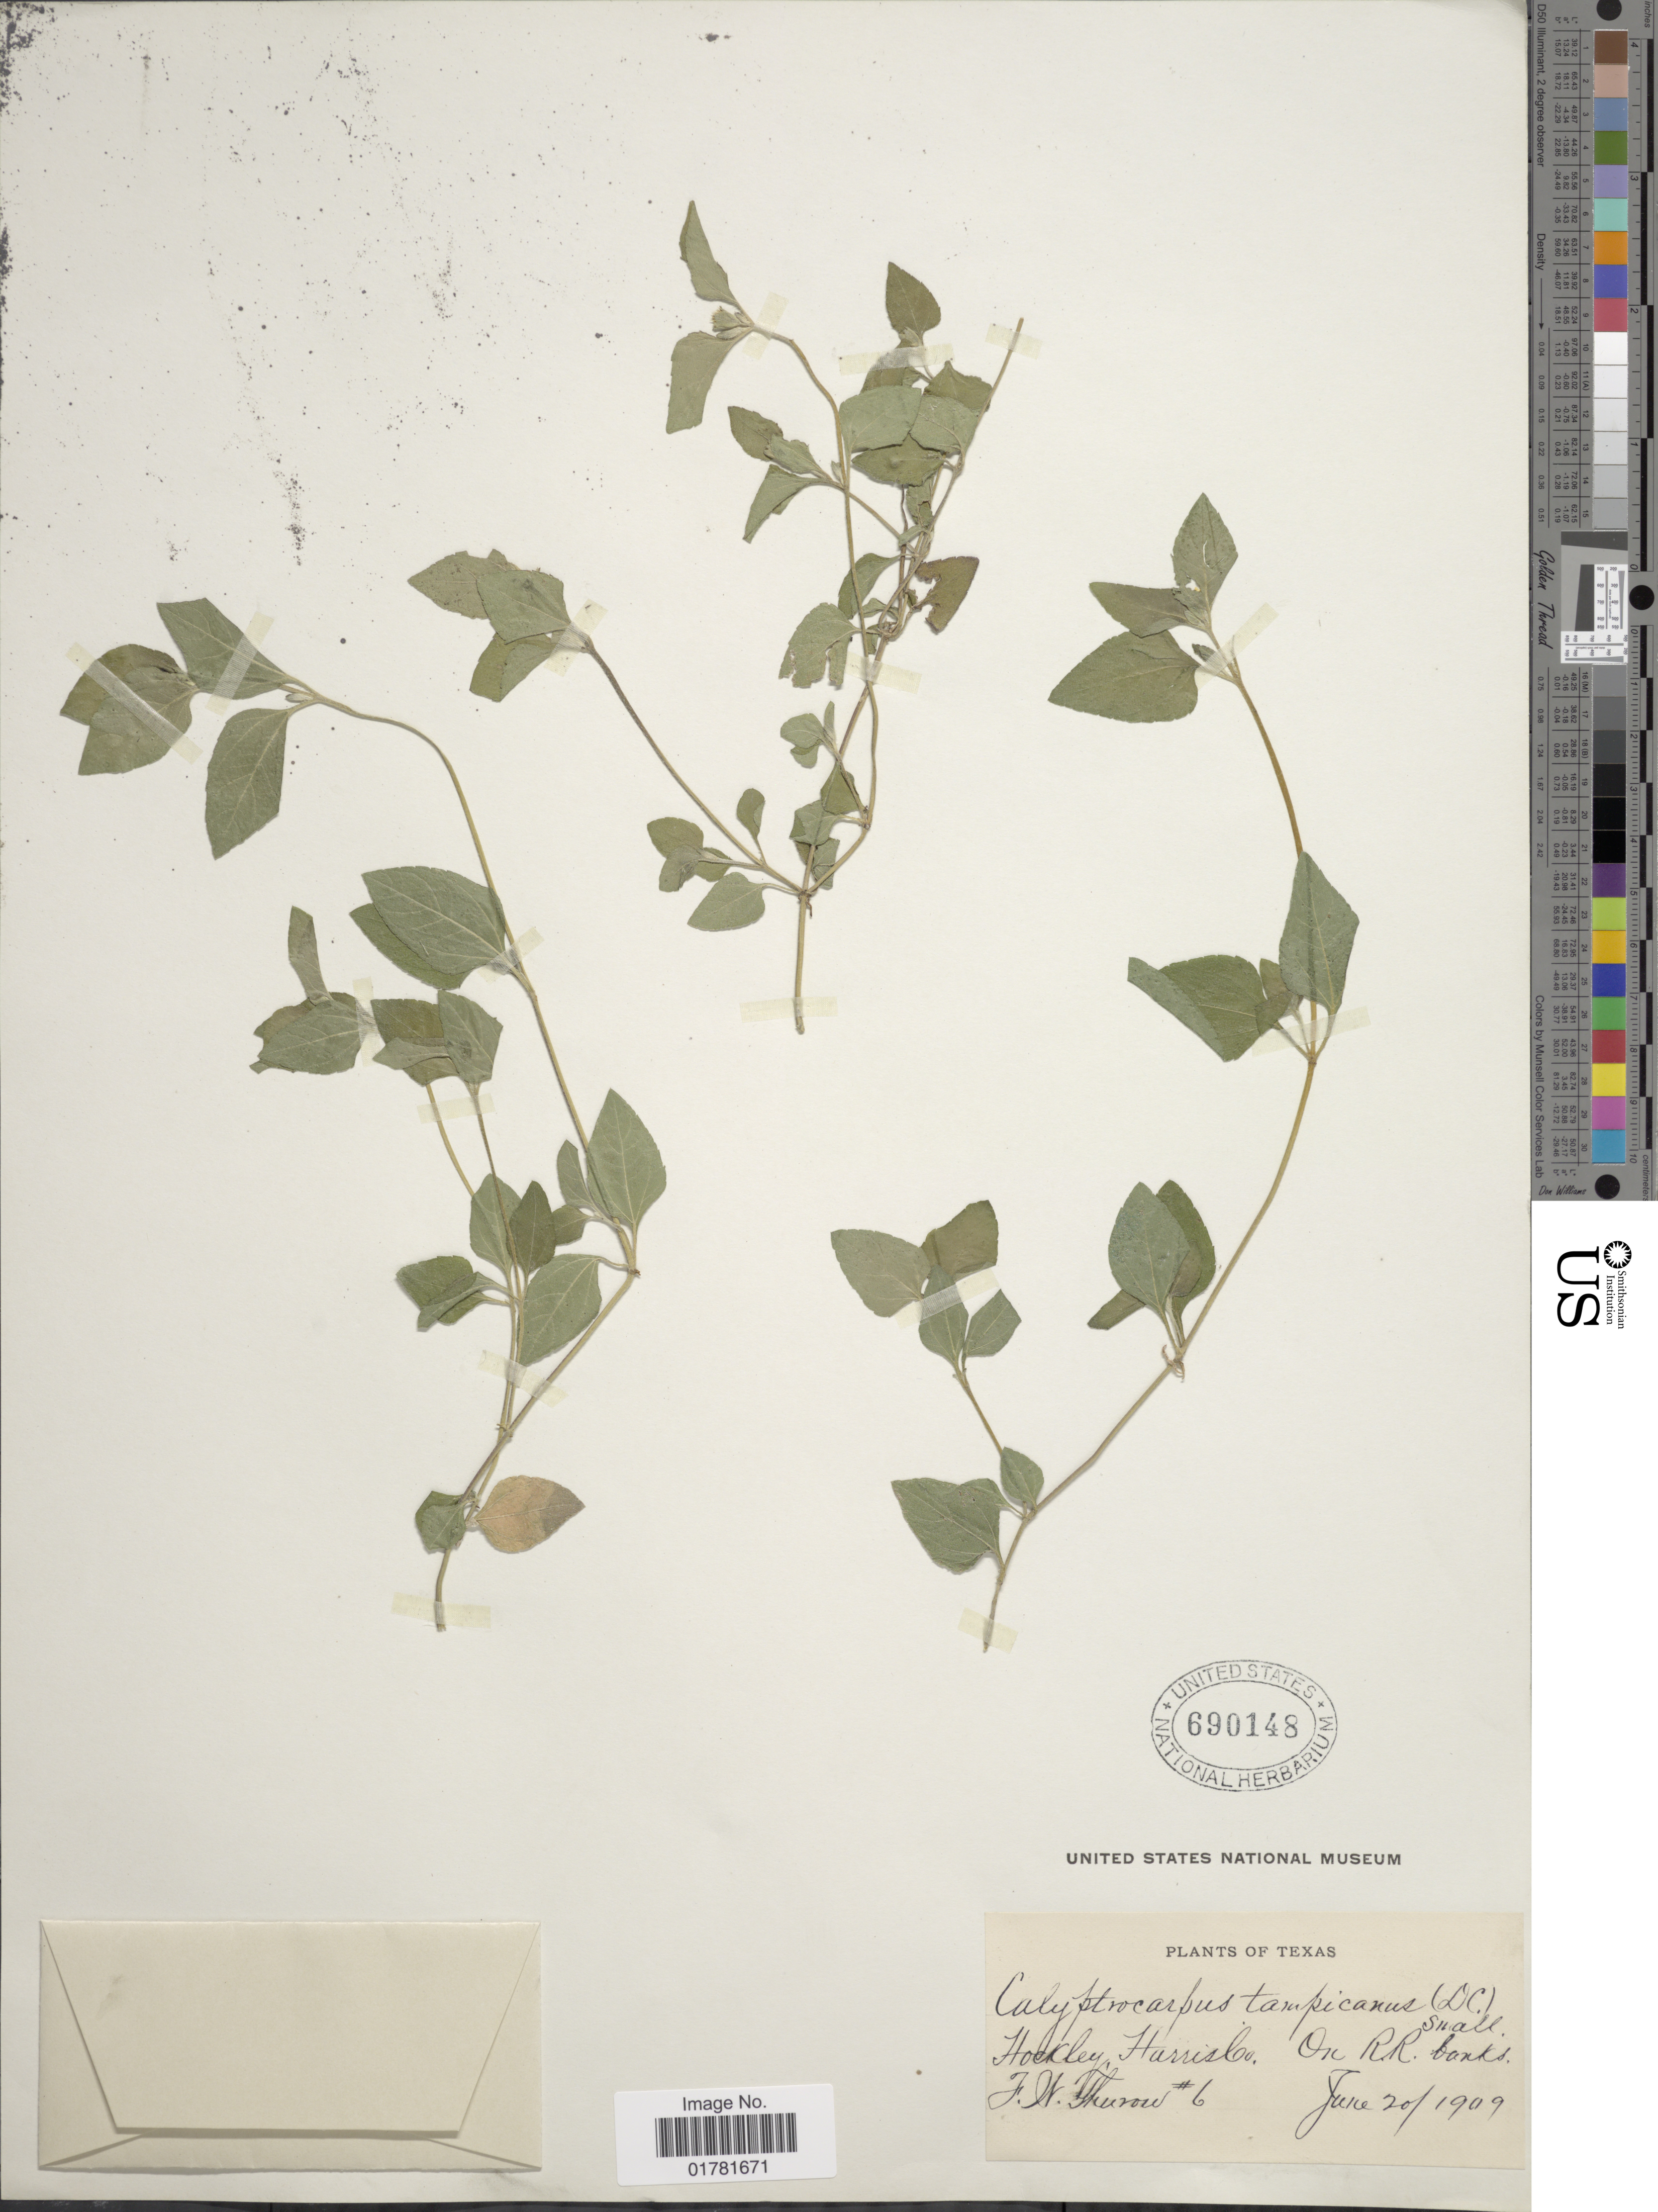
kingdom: Plantae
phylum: Tracheophyta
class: Magnoliopsida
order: Asterales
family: Asteraceae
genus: Calyptocarpus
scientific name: Calyptocarpus vialis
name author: Less.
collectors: F. W. Thurow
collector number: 6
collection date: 1909-06-20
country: United States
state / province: Texas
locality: Hockley, Harris Co, On R.R. banks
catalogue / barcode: US 690148